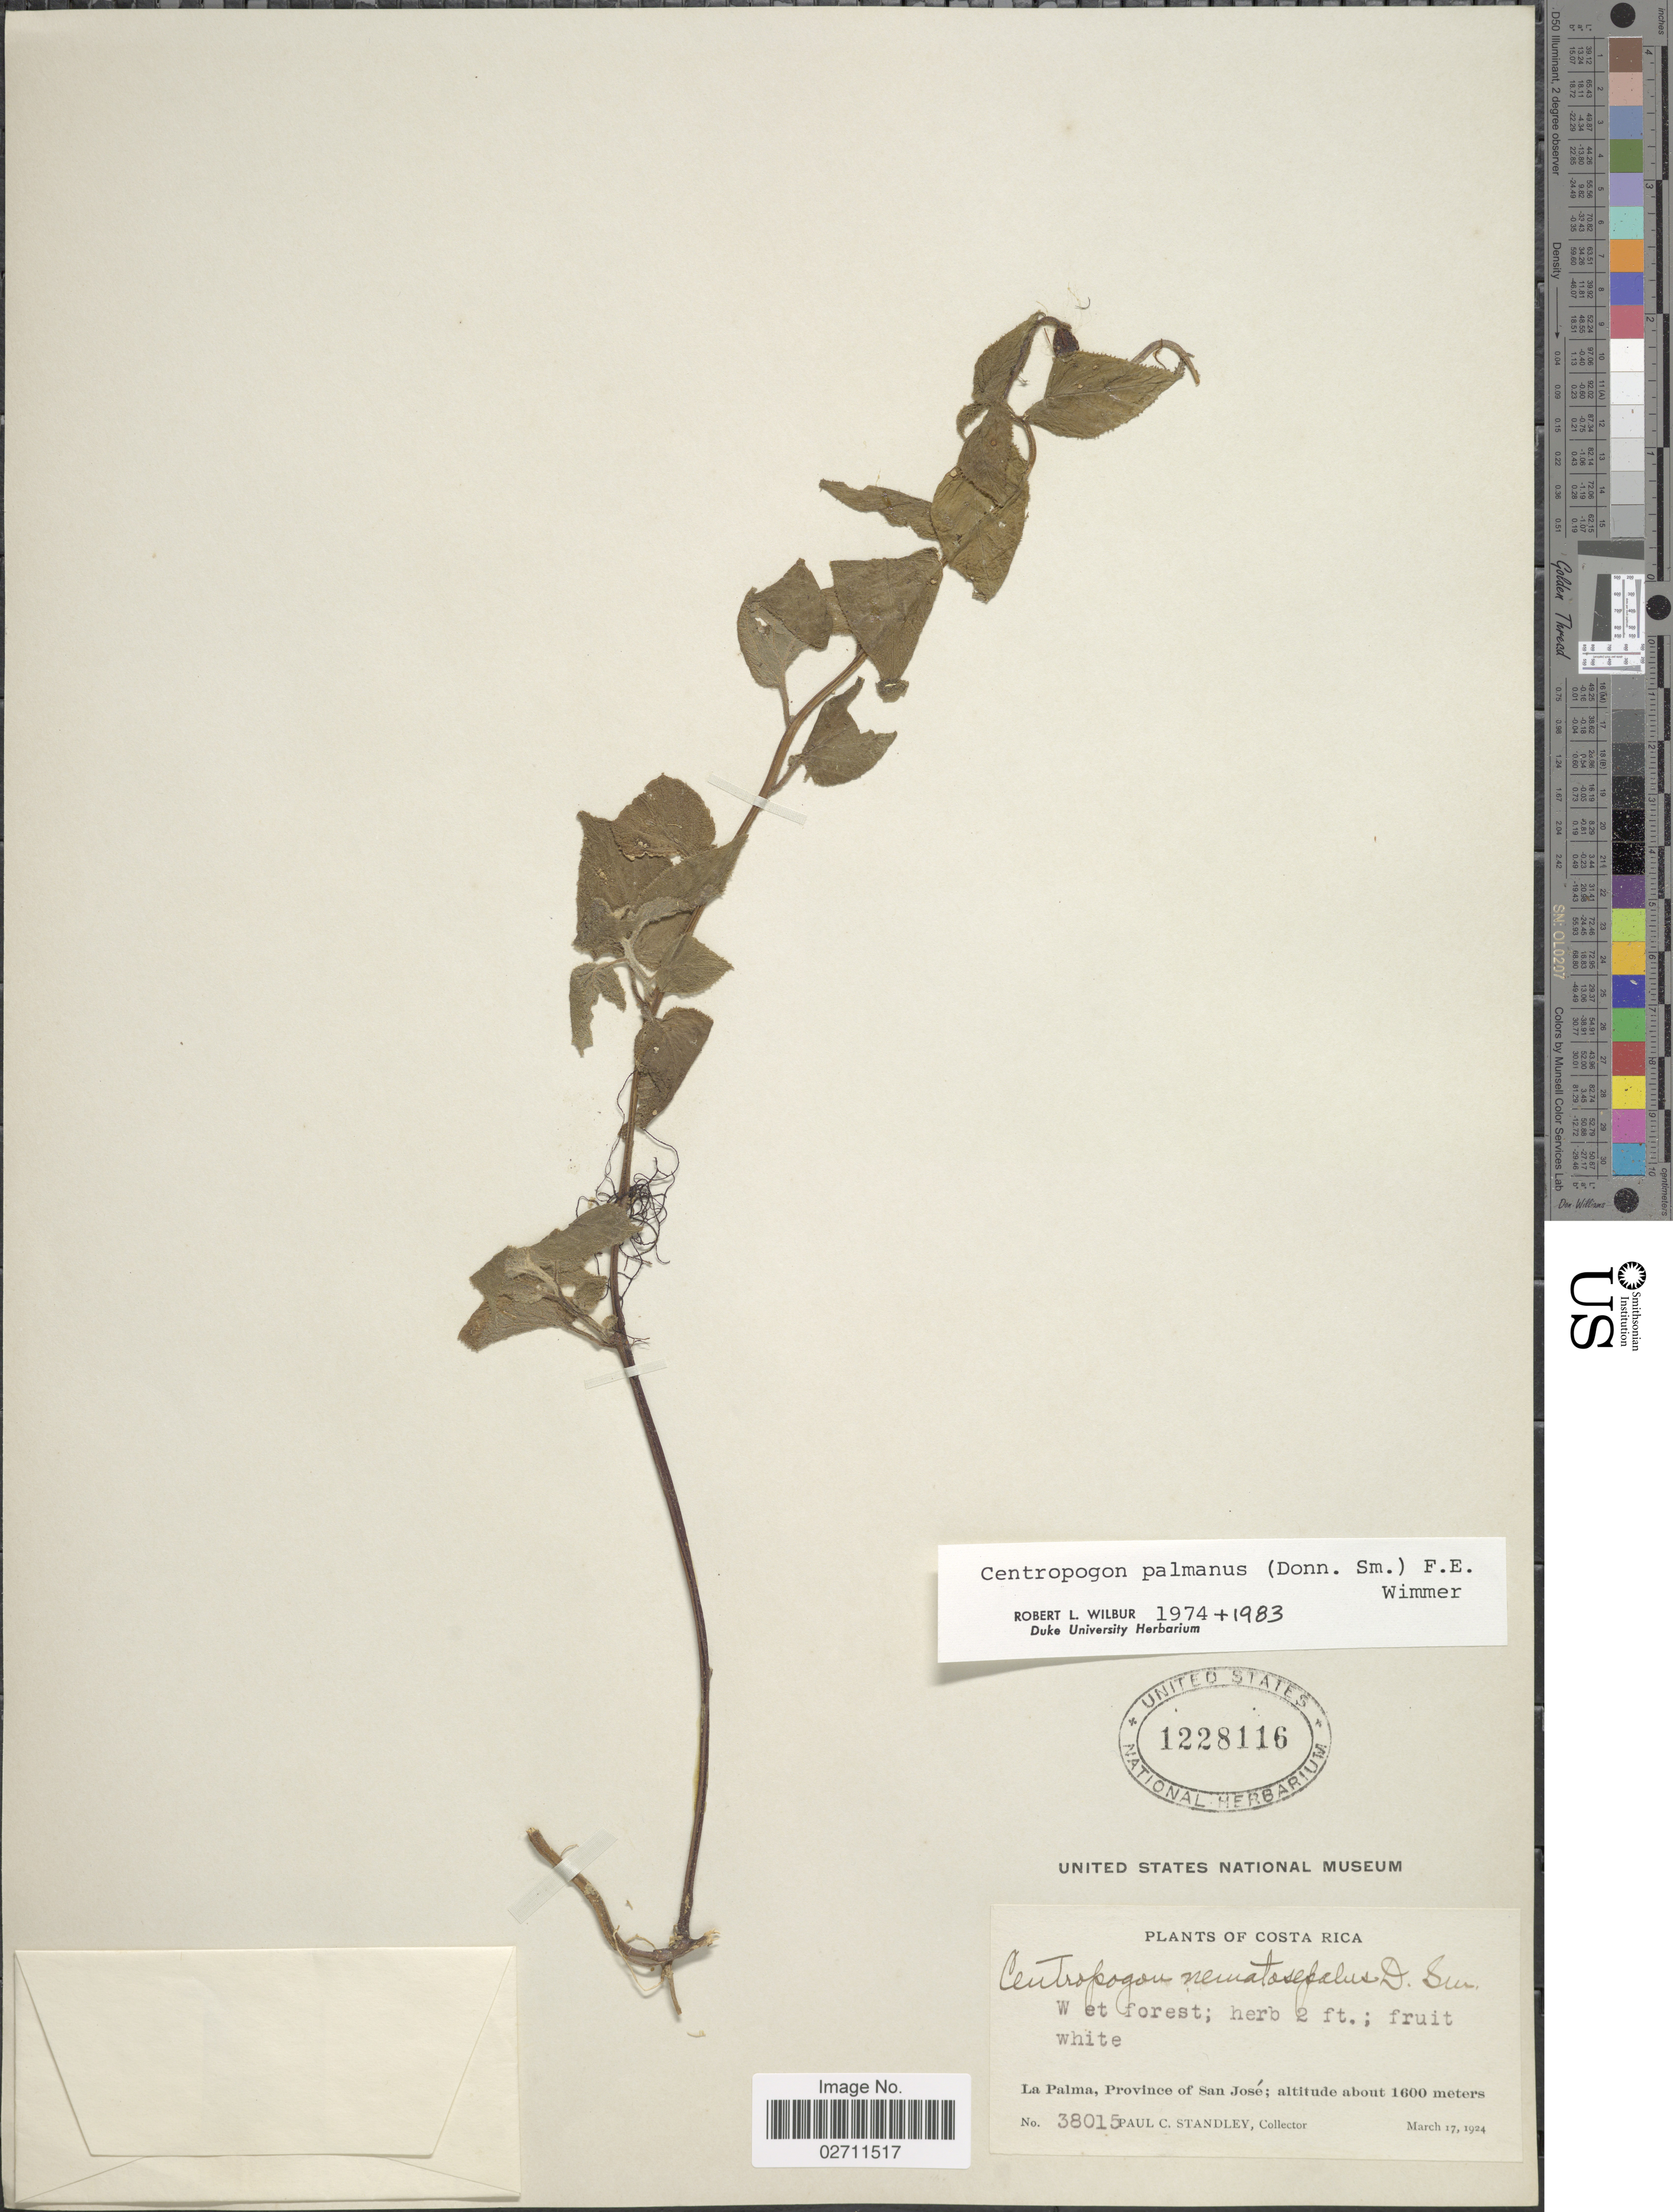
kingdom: Plantae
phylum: Tracheophyta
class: Magnoliopsida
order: Asterales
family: Campanulaceae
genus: Centropogon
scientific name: Centropogon palmanus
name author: (Donn. Sm.) E. Wimm.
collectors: P. C. Standley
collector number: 38015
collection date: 1924-03-17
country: Costa Rica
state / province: San José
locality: La Palma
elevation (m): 1600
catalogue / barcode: US 1228116